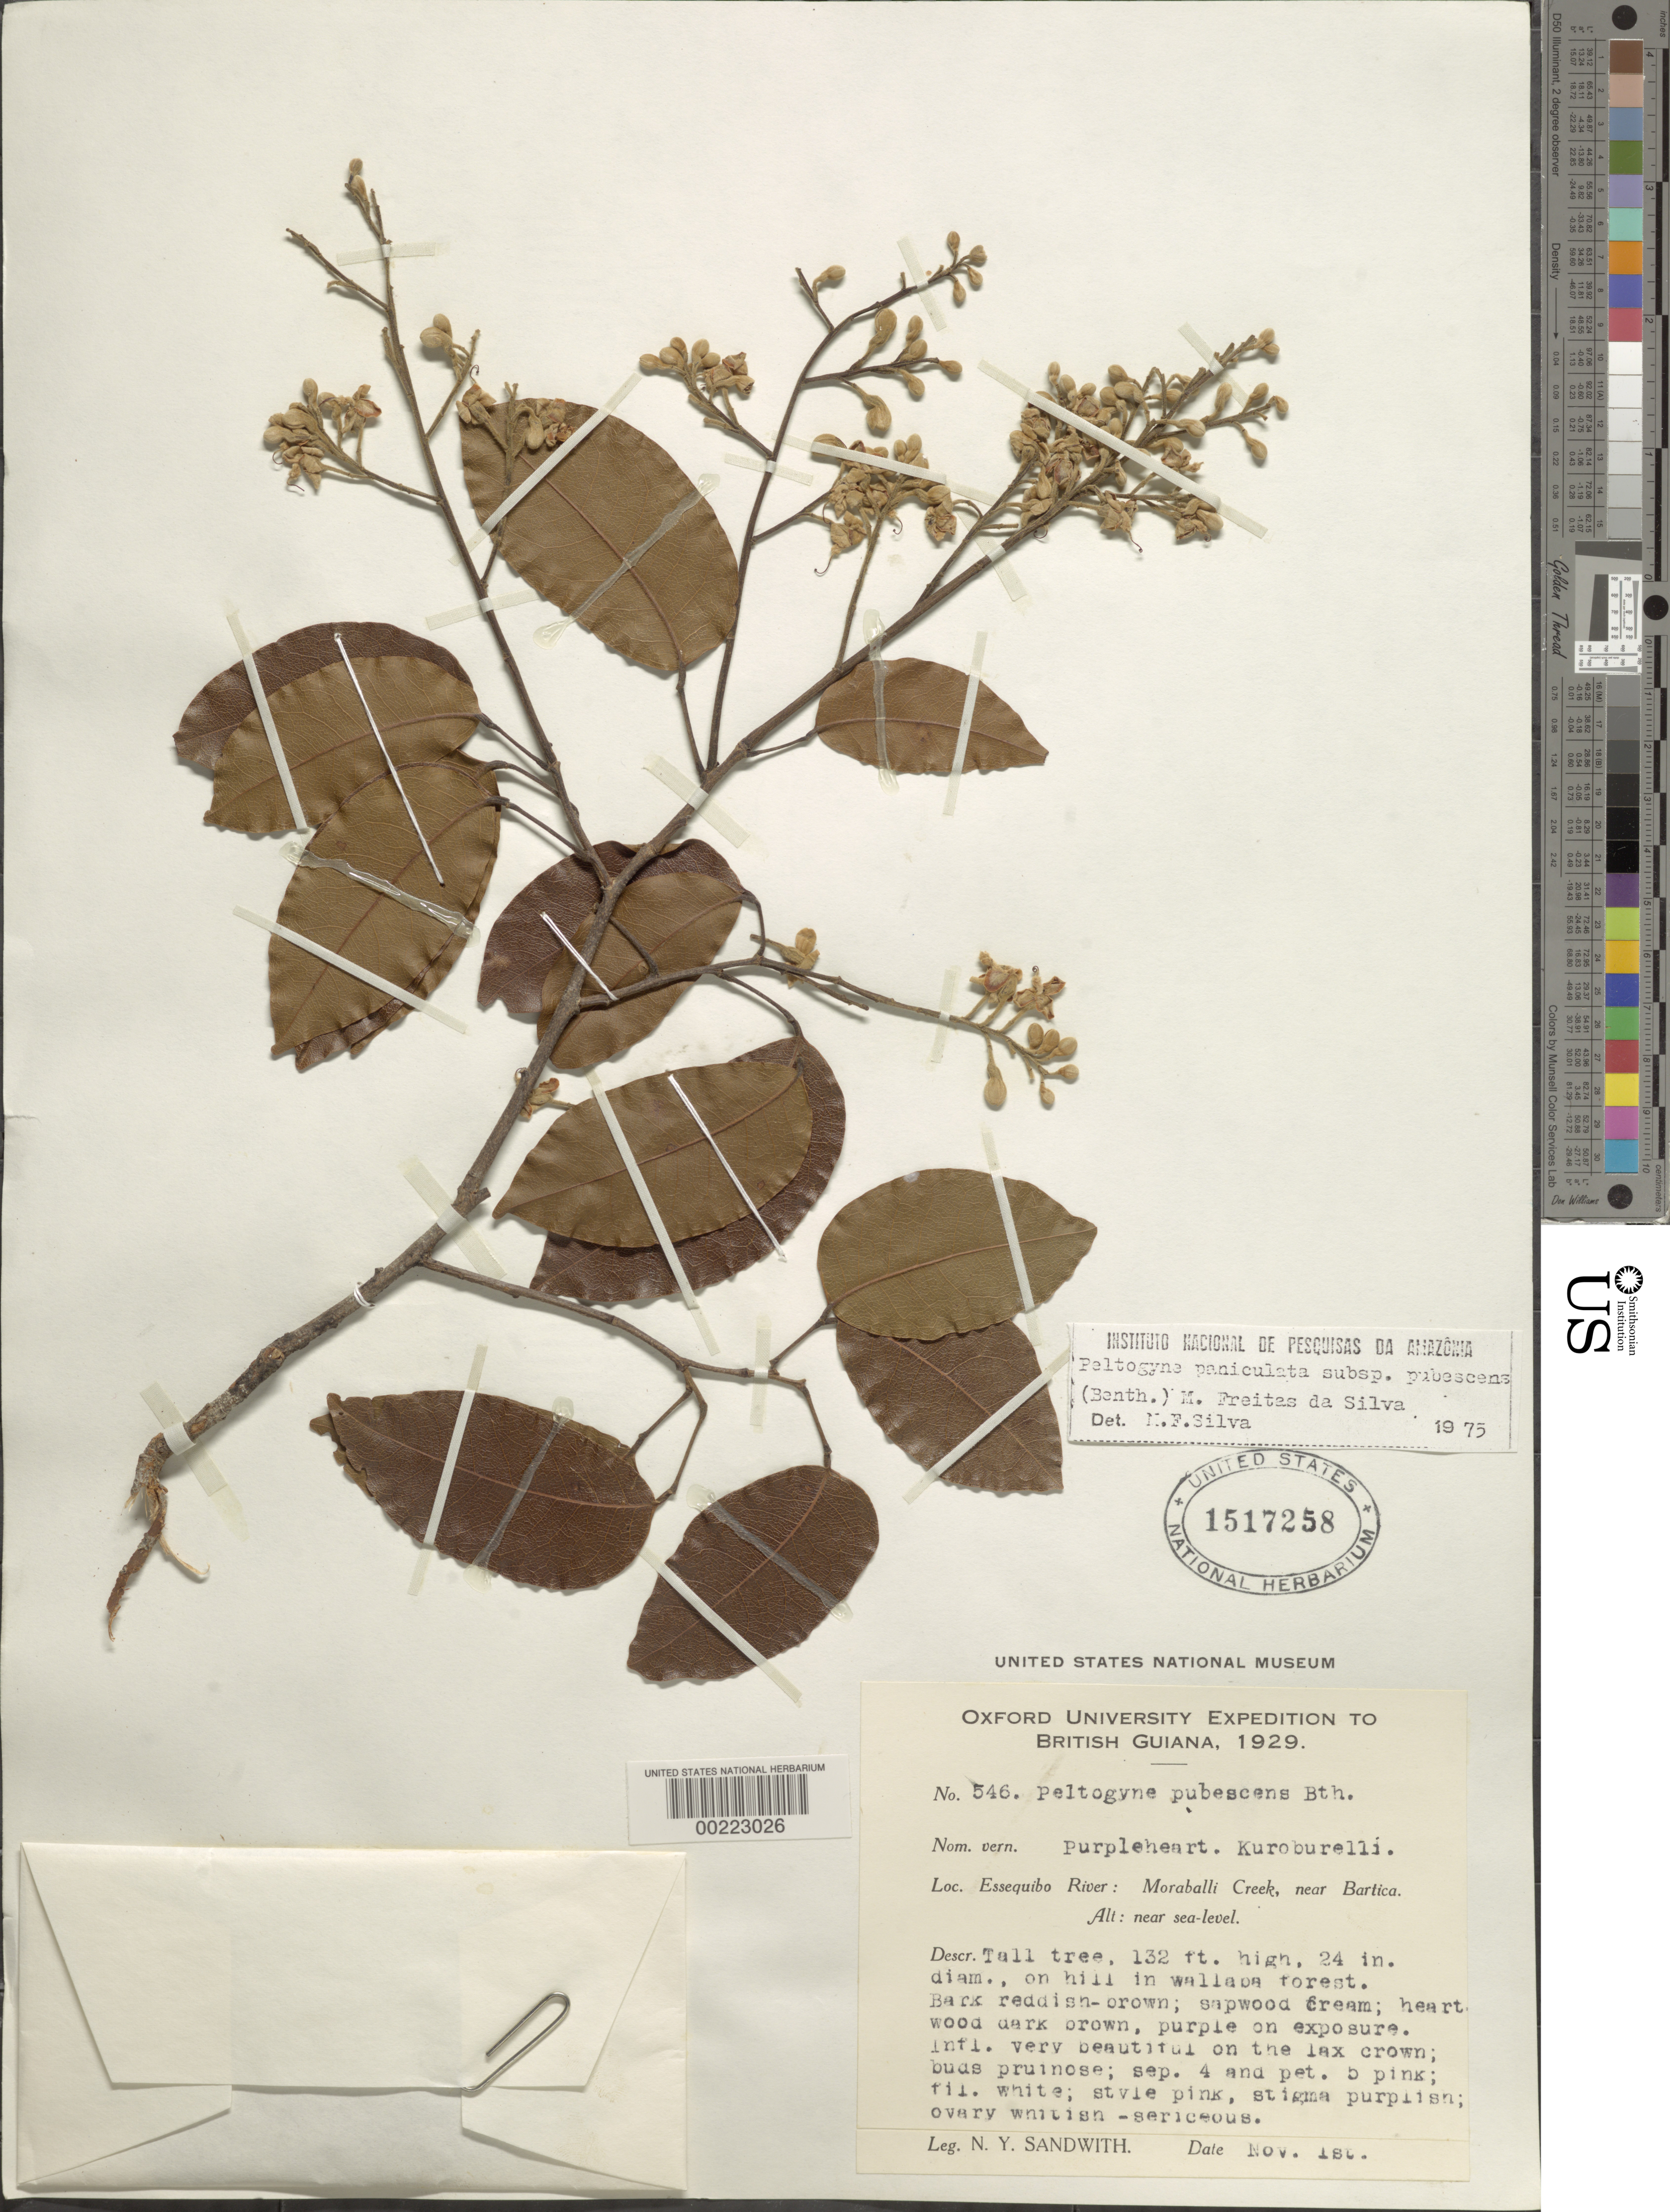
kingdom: Plantae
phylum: Tracheophyta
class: Magnoliopsida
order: Fabales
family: Fabaceae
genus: Peltogyne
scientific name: Peltogyne paniculata subsp. pubescens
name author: (Benth.) M.F. Silva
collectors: N. Y. Sandwith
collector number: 546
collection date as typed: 01 Nov 1929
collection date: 1929-11-01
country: Guyana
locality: Essequibo river: moraballi creek, near bartica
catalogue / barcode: US 1517258